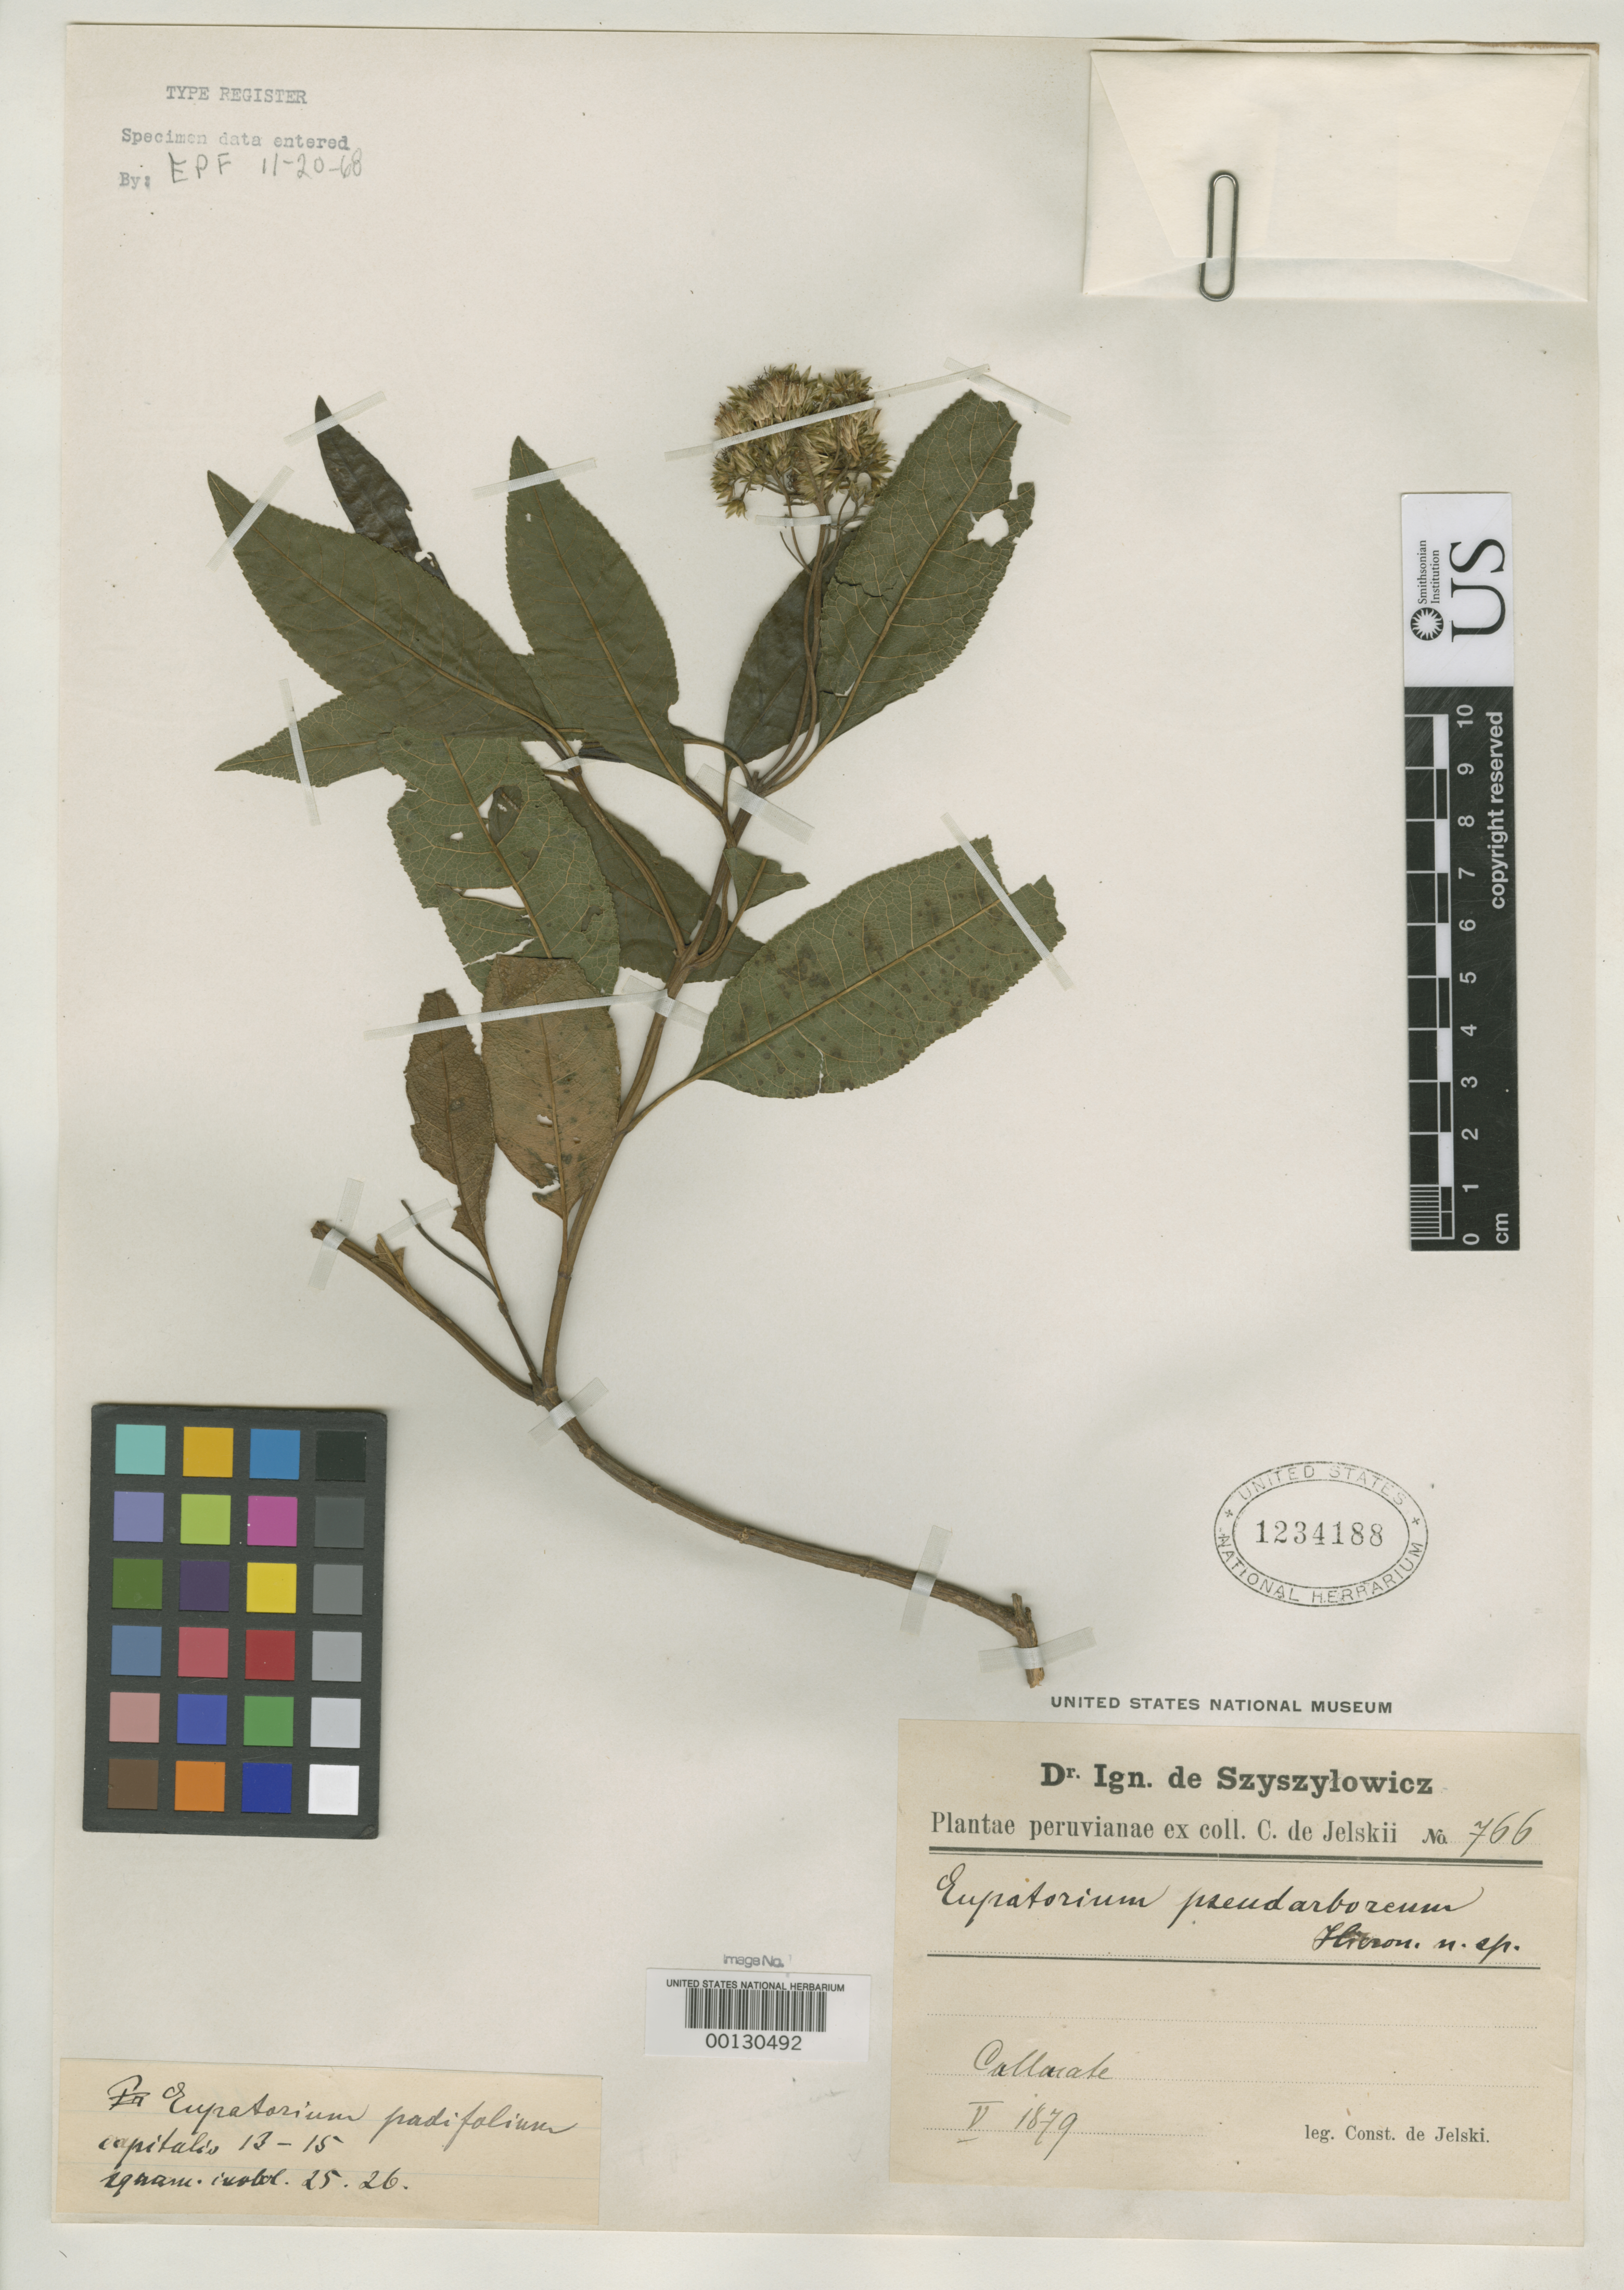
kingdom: Plantae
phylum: Tracheophyta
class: Magnoliopsida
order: Asterales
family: Asteraceae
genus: Eupatorium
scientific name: Eupatorium pseudarboreum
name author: Hieron.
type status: Isotype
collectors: C. von Jelski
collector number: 766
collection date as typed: May 1879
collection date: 1879-05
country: Peru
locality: Callacate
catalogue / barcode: US 1234188